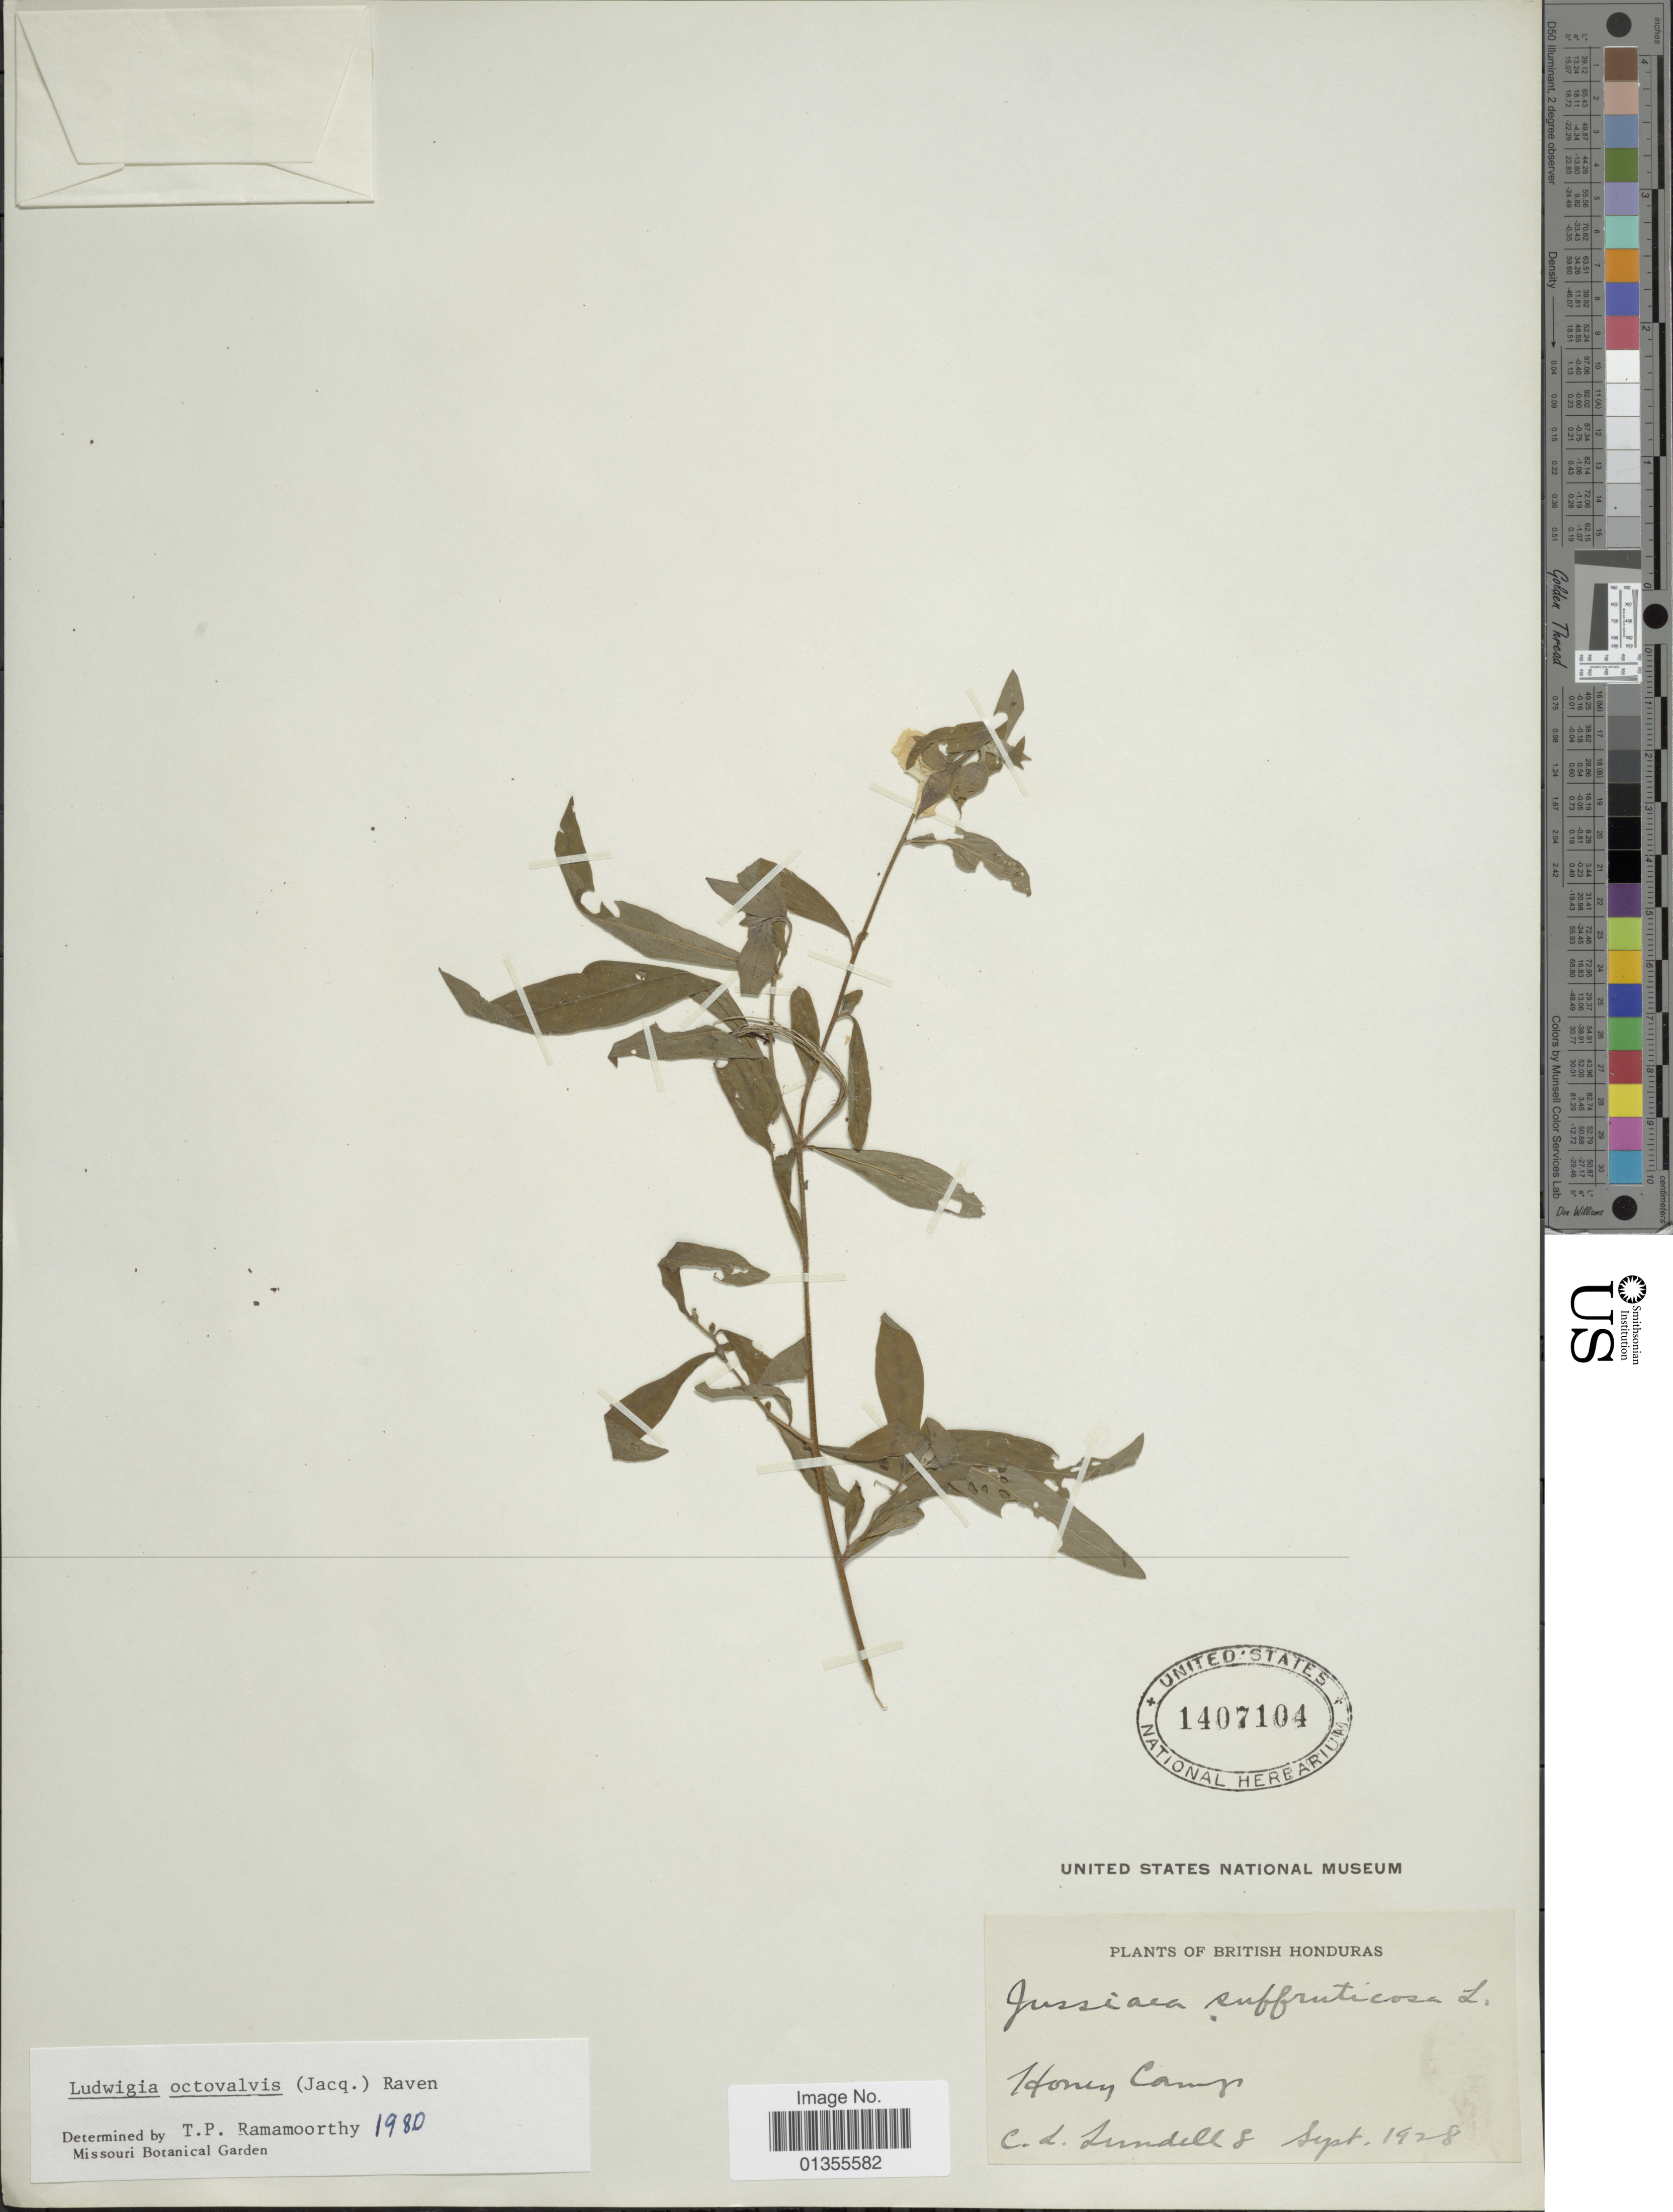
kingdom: Plantae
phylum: Tracheophyta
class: Magnoliopsida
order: Myrtales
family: Onagraceae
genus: Ludwigia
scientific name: Ludwigia octovalvis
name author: (Jacq.) P.H. Raven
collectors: C. L. Lundell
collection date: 1928-09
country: Belize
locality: British Honduras. Honey Camp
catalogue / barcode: US 1407104